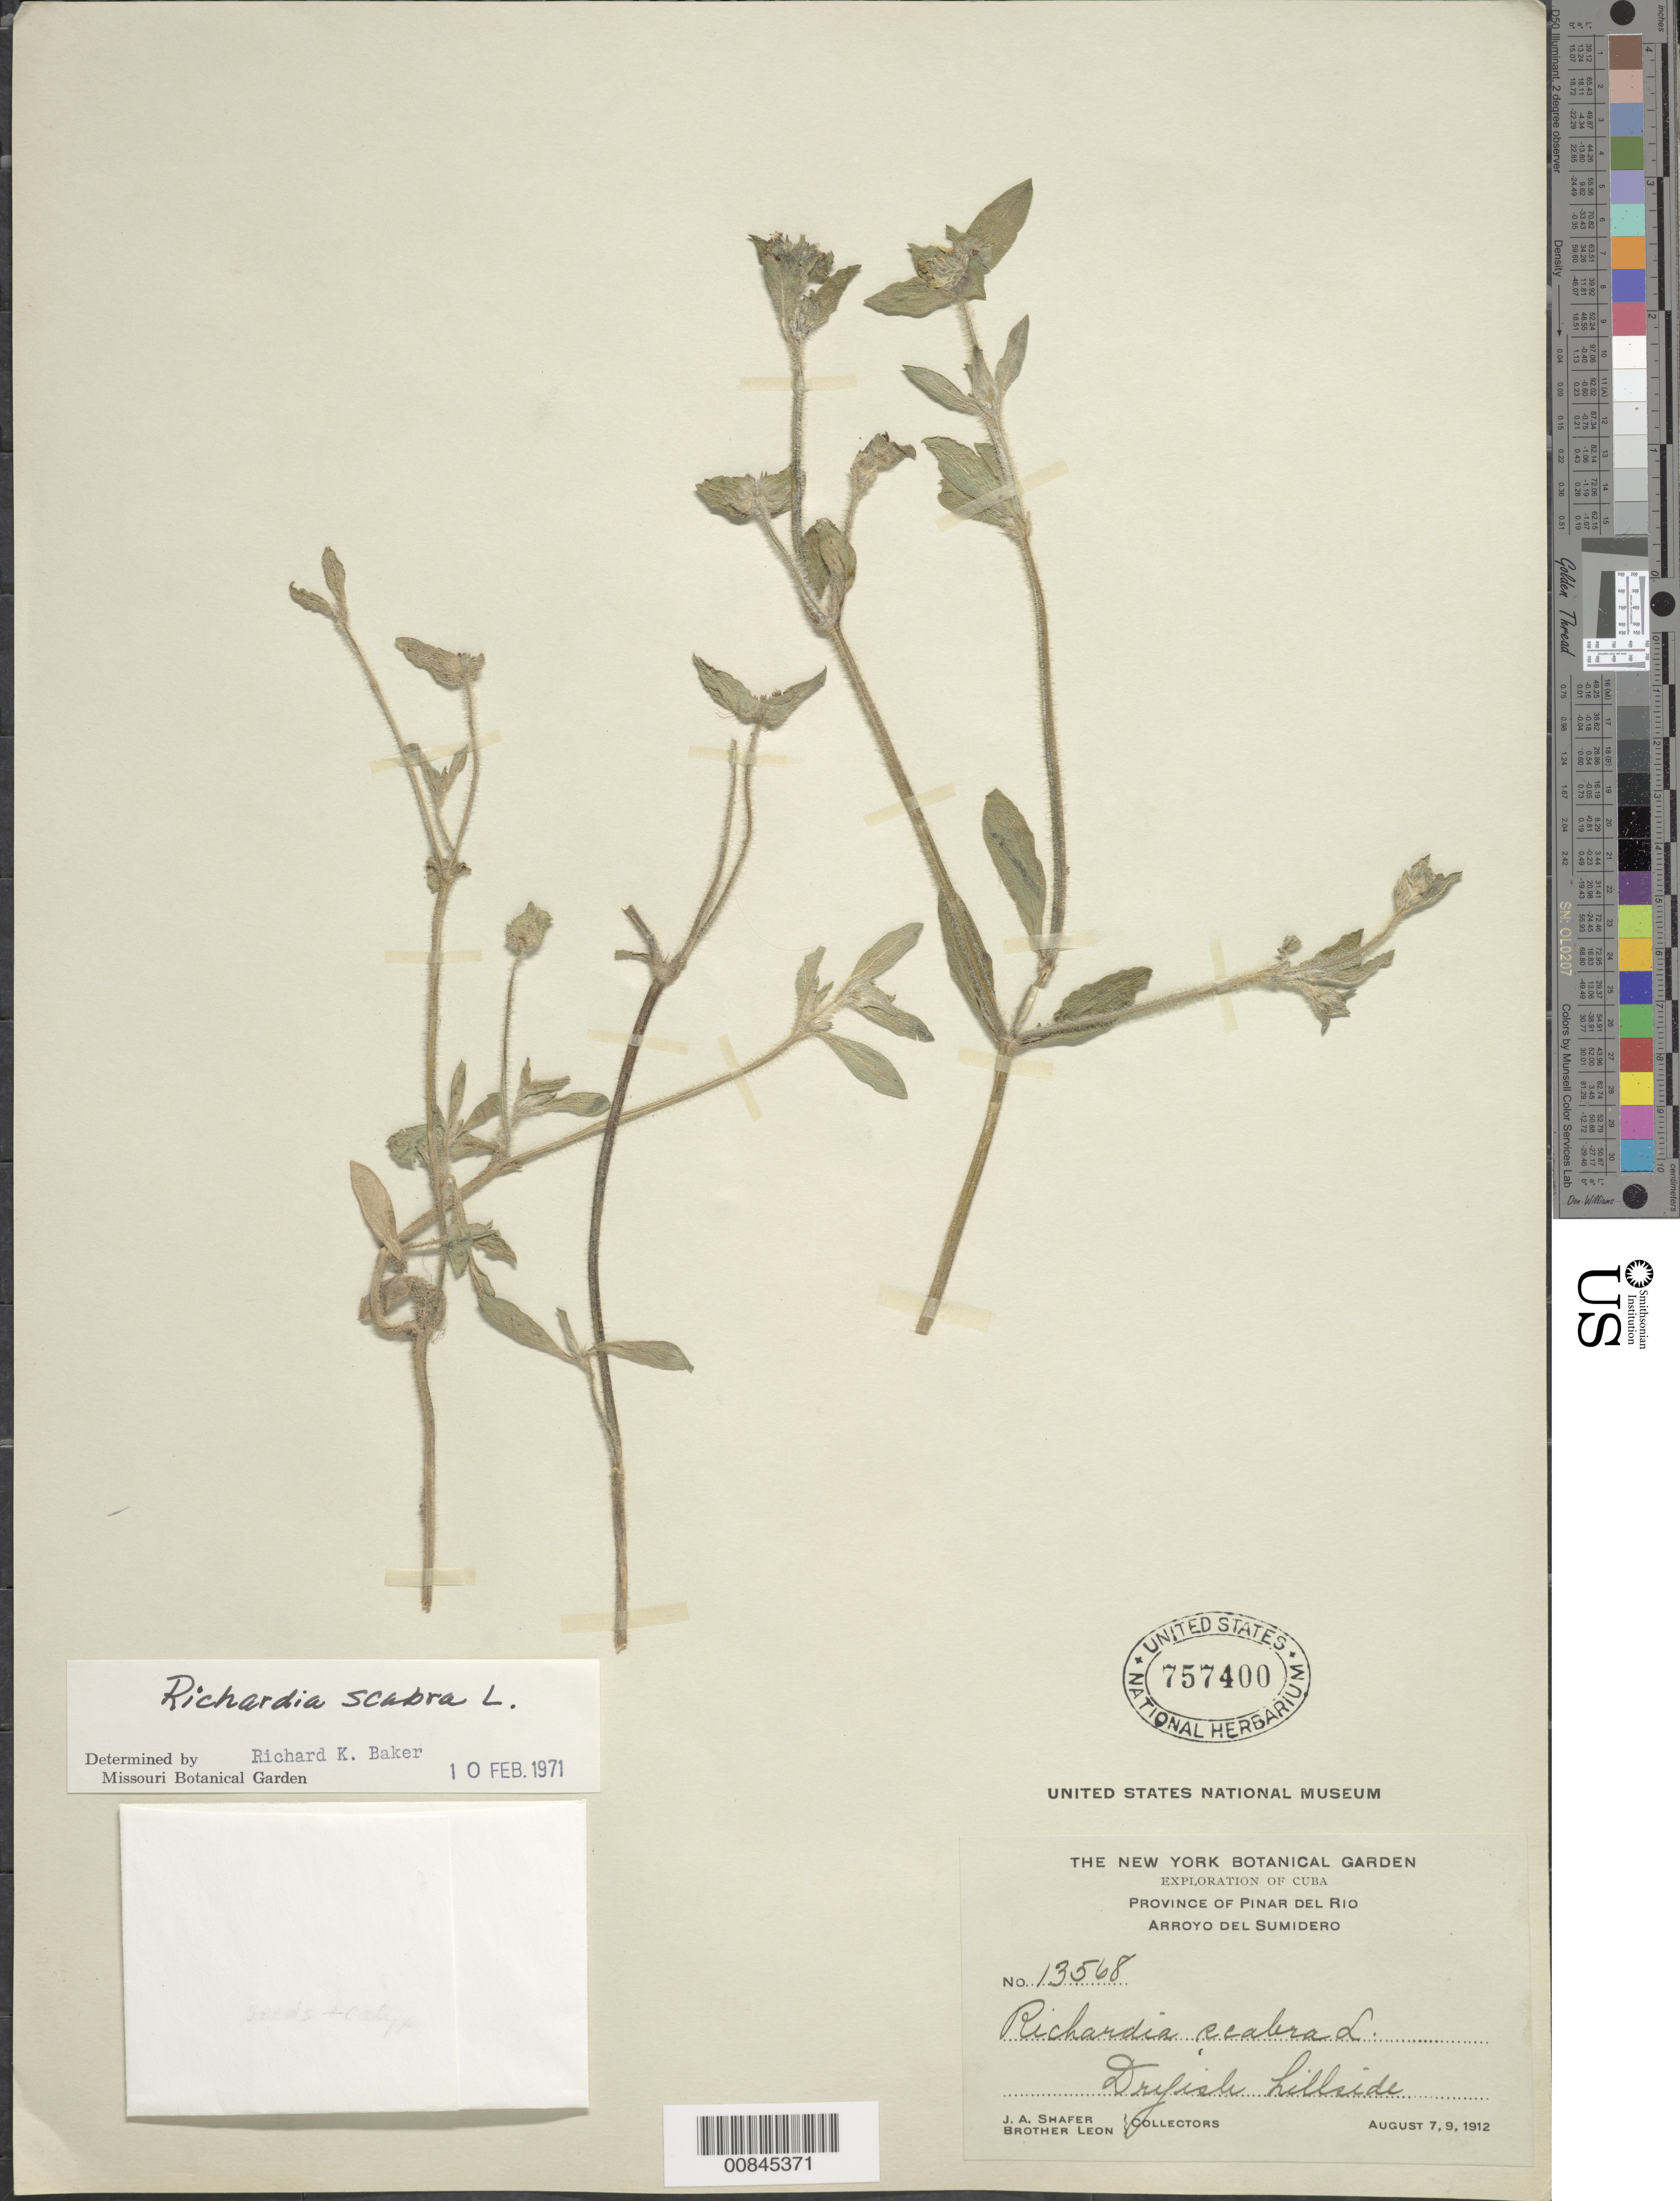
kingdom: Plantae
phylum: Tracheophyta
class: Magnoliopsida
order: Gentianales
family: Rubiaceae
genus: Richardia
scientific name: Richardia scabra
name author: L.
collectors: J. A. Shafer & Bro. León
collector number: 13568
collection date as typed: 07 Aug 1912 and 10 Aug 1912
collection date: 1912-08-07,1912-08-10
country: Cuba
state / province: Pinar del Río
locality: Arroyo del Sumidero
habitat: Dry hillside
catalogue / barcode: US 757400